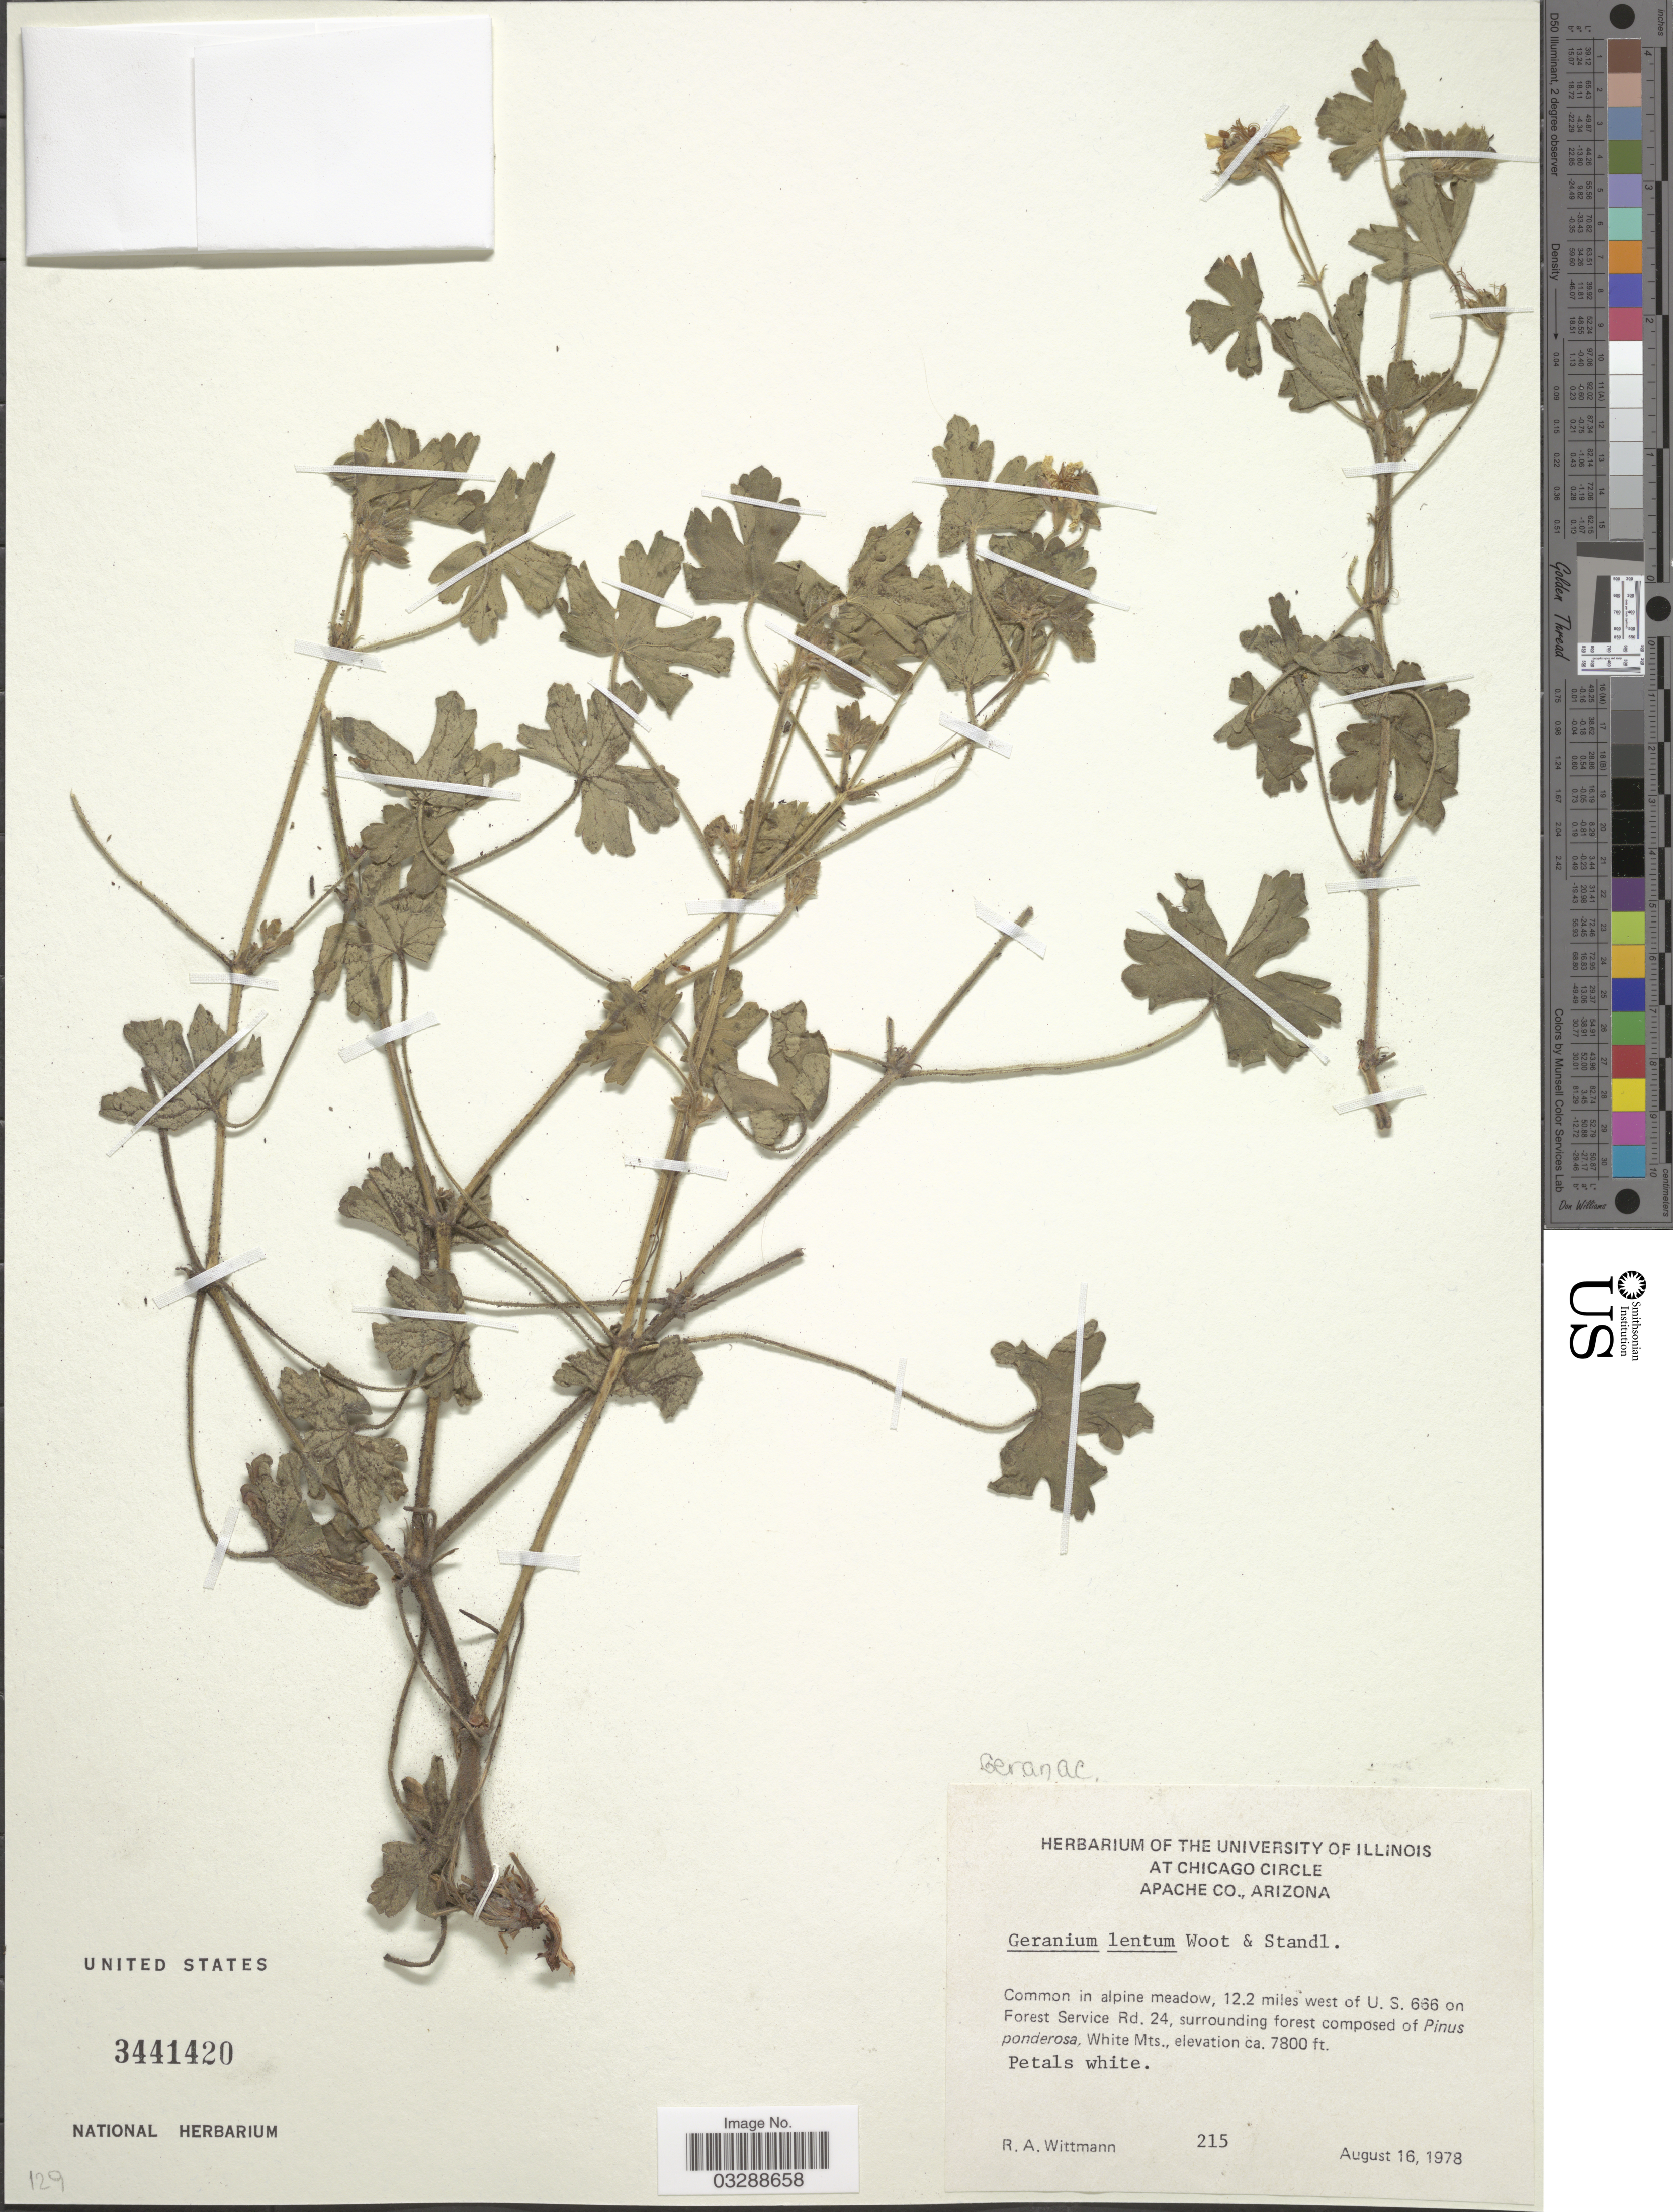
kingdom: Plantae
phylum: Tracheophyta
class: Magnoliopsida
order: Geraniales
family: Geraniaceae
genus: Geranium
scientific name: Geranium lentum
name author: Wooton & Standl.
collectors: R. Wittmann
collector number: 215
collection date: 1978-08-16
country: United States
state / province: Arizona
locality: Apache Co., 12.2 miles west of U.S. 666 on Forest Service Rd. 24, White Mts.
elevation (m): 2377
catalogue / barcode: US 3441420